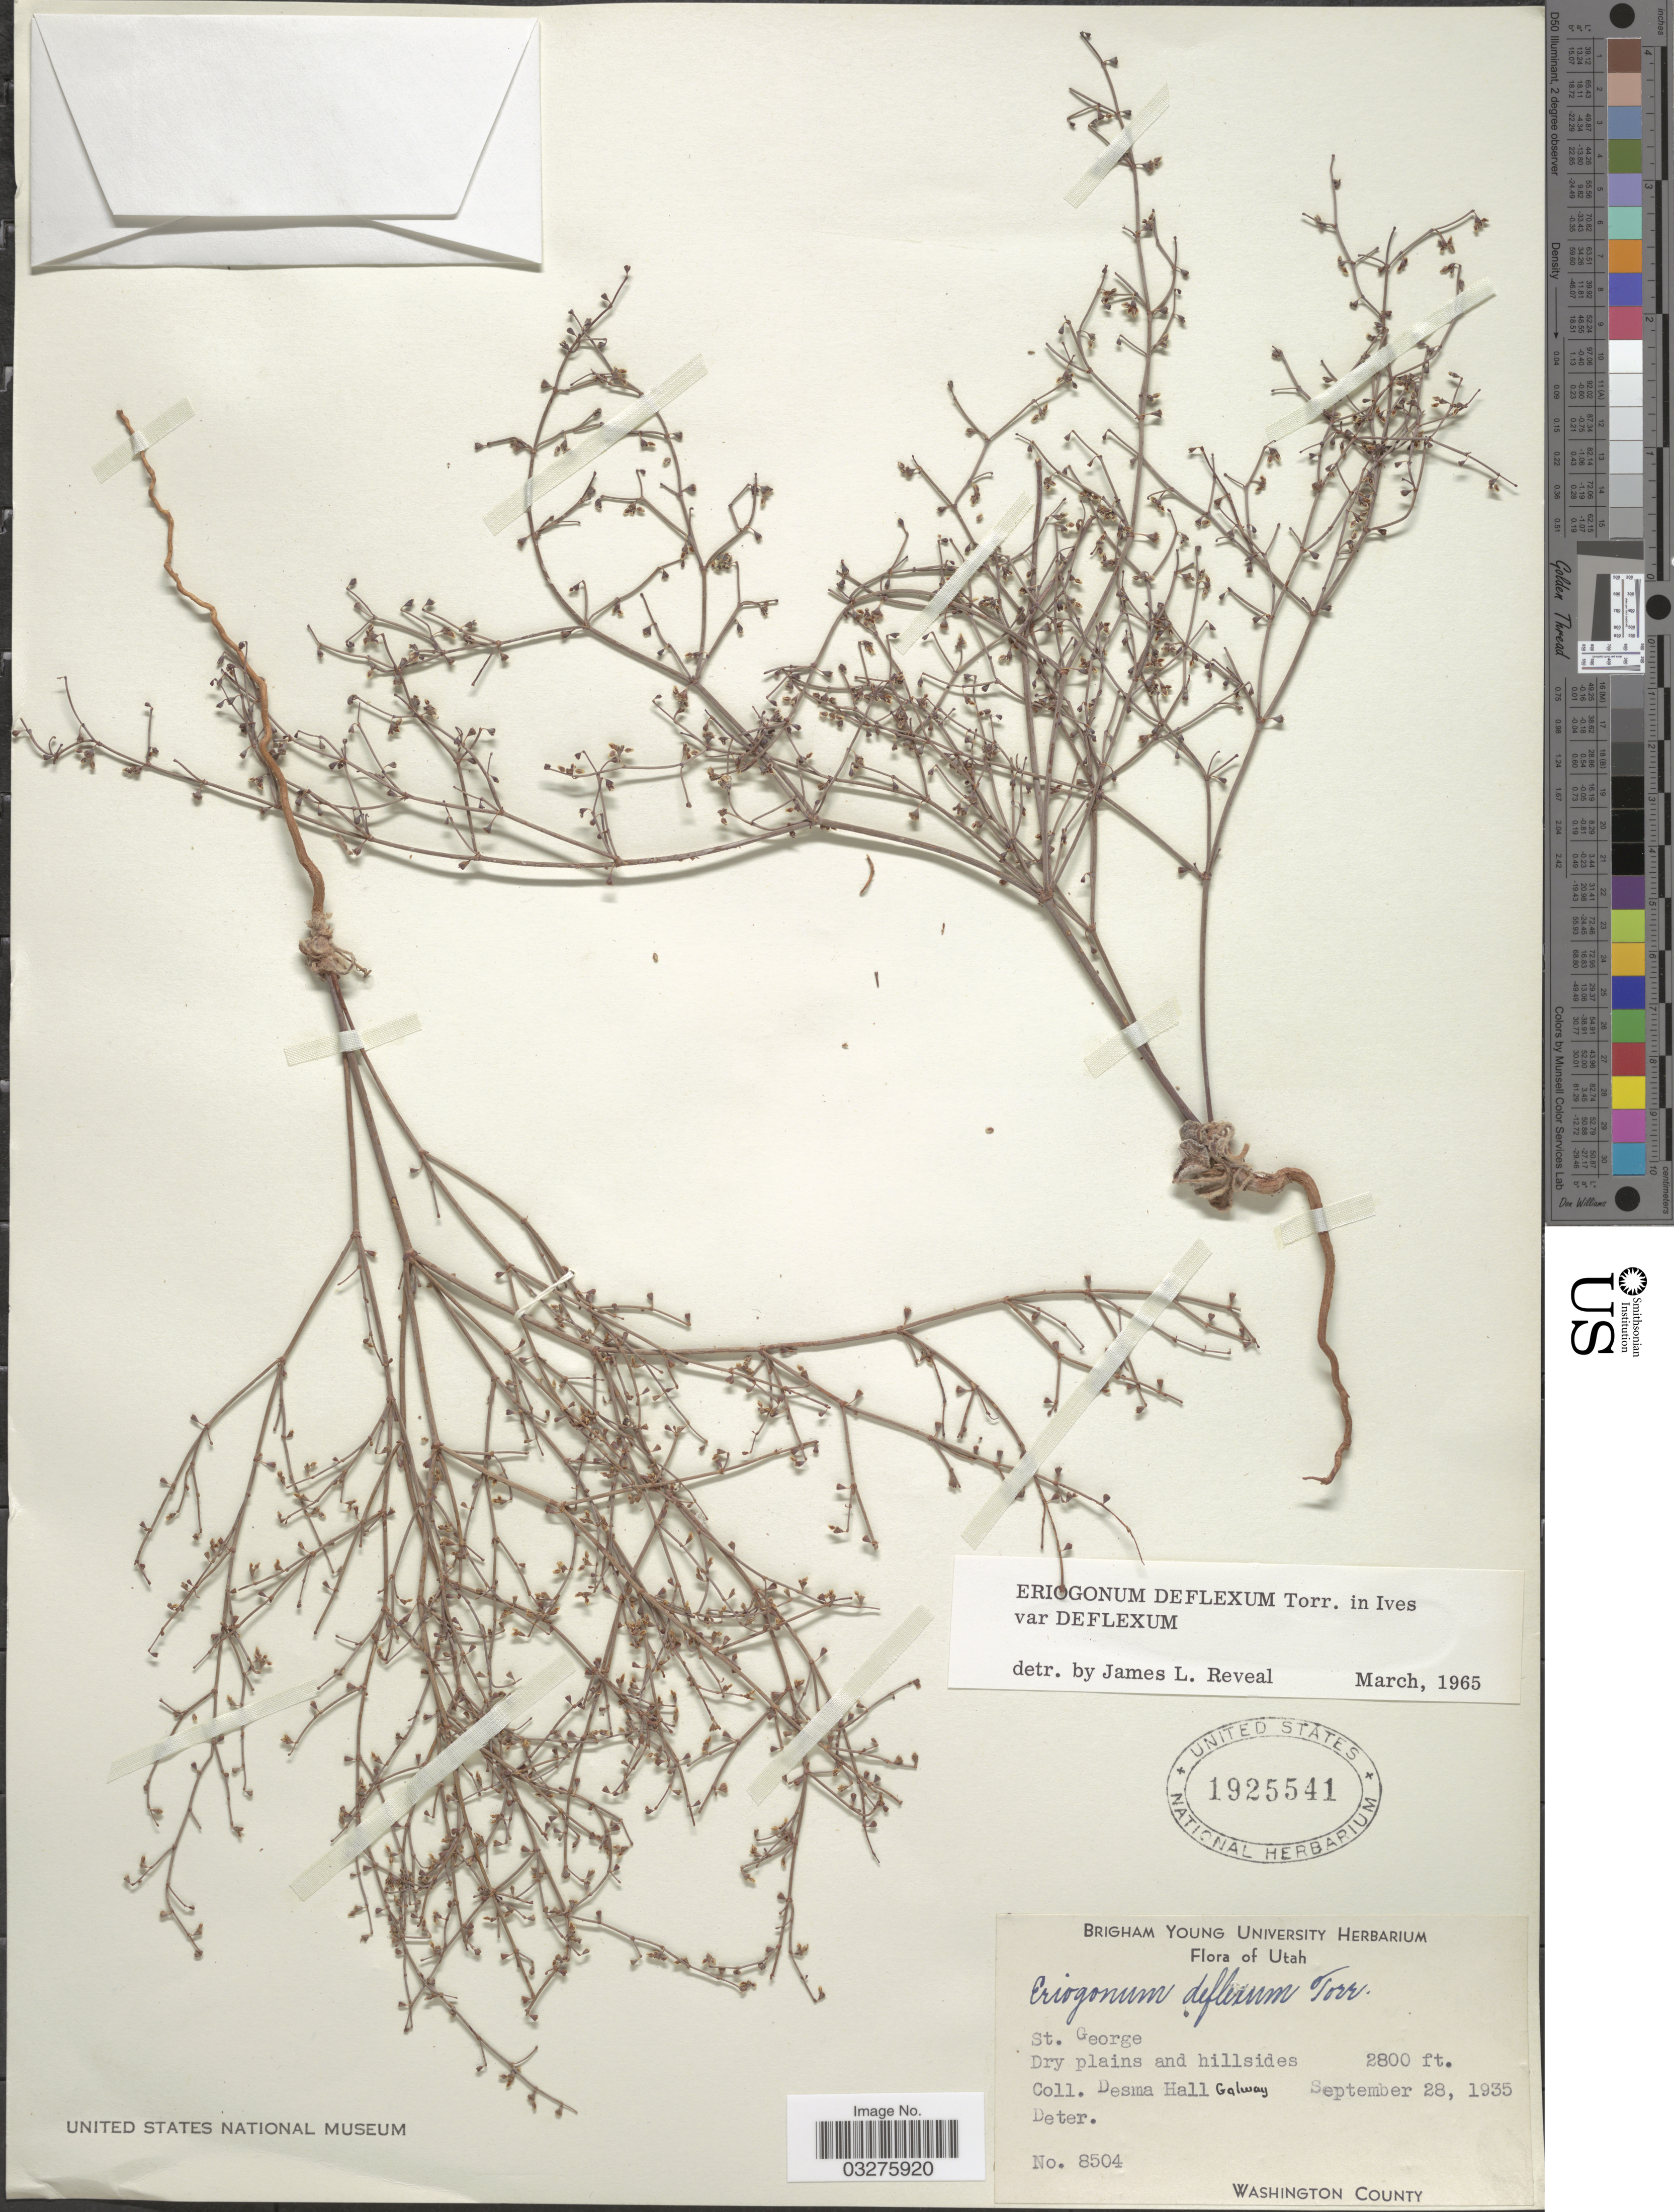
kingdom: Plantae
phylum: Tracheophyta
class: Magnoliopsida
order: Caryophyllales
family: Polygonaceae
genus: Eriogonum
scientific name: Eriogonum deflexum var. deflexum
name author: Torr. in Ives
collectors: D. Galway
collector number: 8504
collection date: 1935-09-28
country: United States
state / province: Utah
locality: St. George. Washington County.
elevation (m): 853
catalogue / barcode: US 1925541